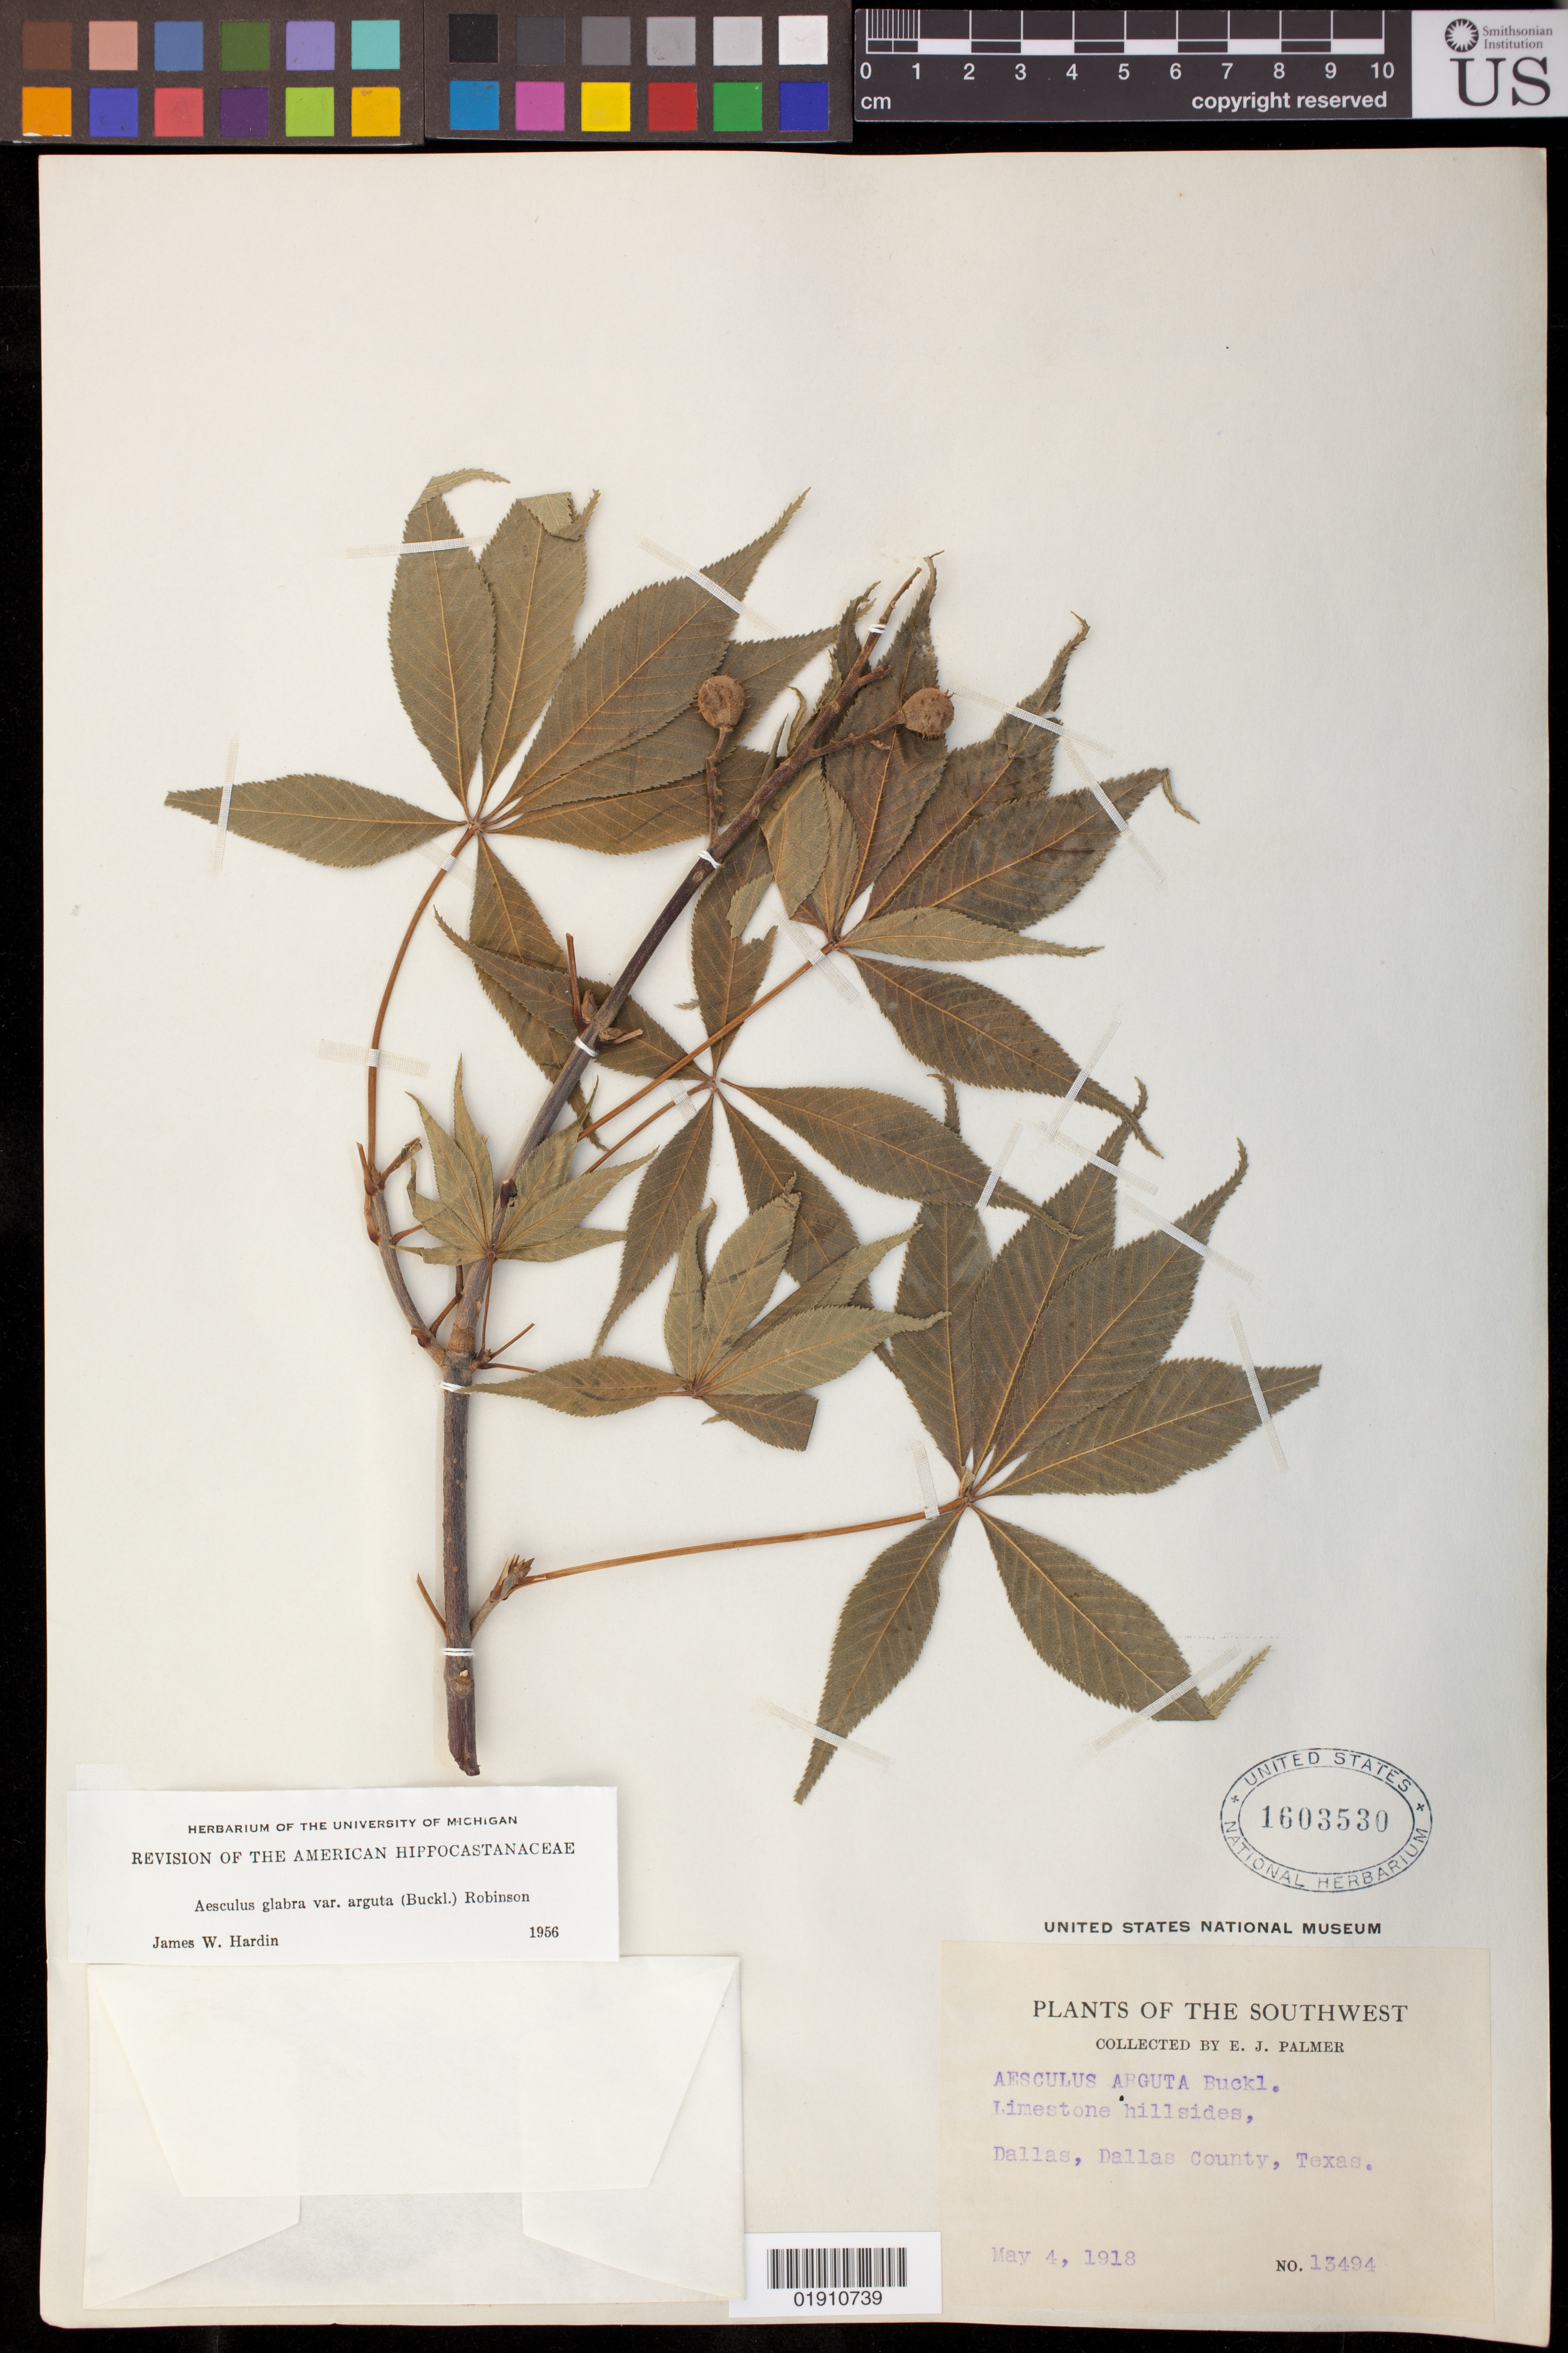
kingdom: Plantae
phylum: Tracheophyta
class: Magnoliopsida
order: Sapindales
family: Sapindaceae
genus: Aesculus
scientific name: Aesculus glabra var. anguta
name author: (Buckley) B.L. Rob.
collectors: E. J. Palmer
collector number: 13494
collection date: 1918-05-04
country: United States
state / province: Texas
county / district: Dallas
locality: Dallas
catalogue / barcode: US 1603530